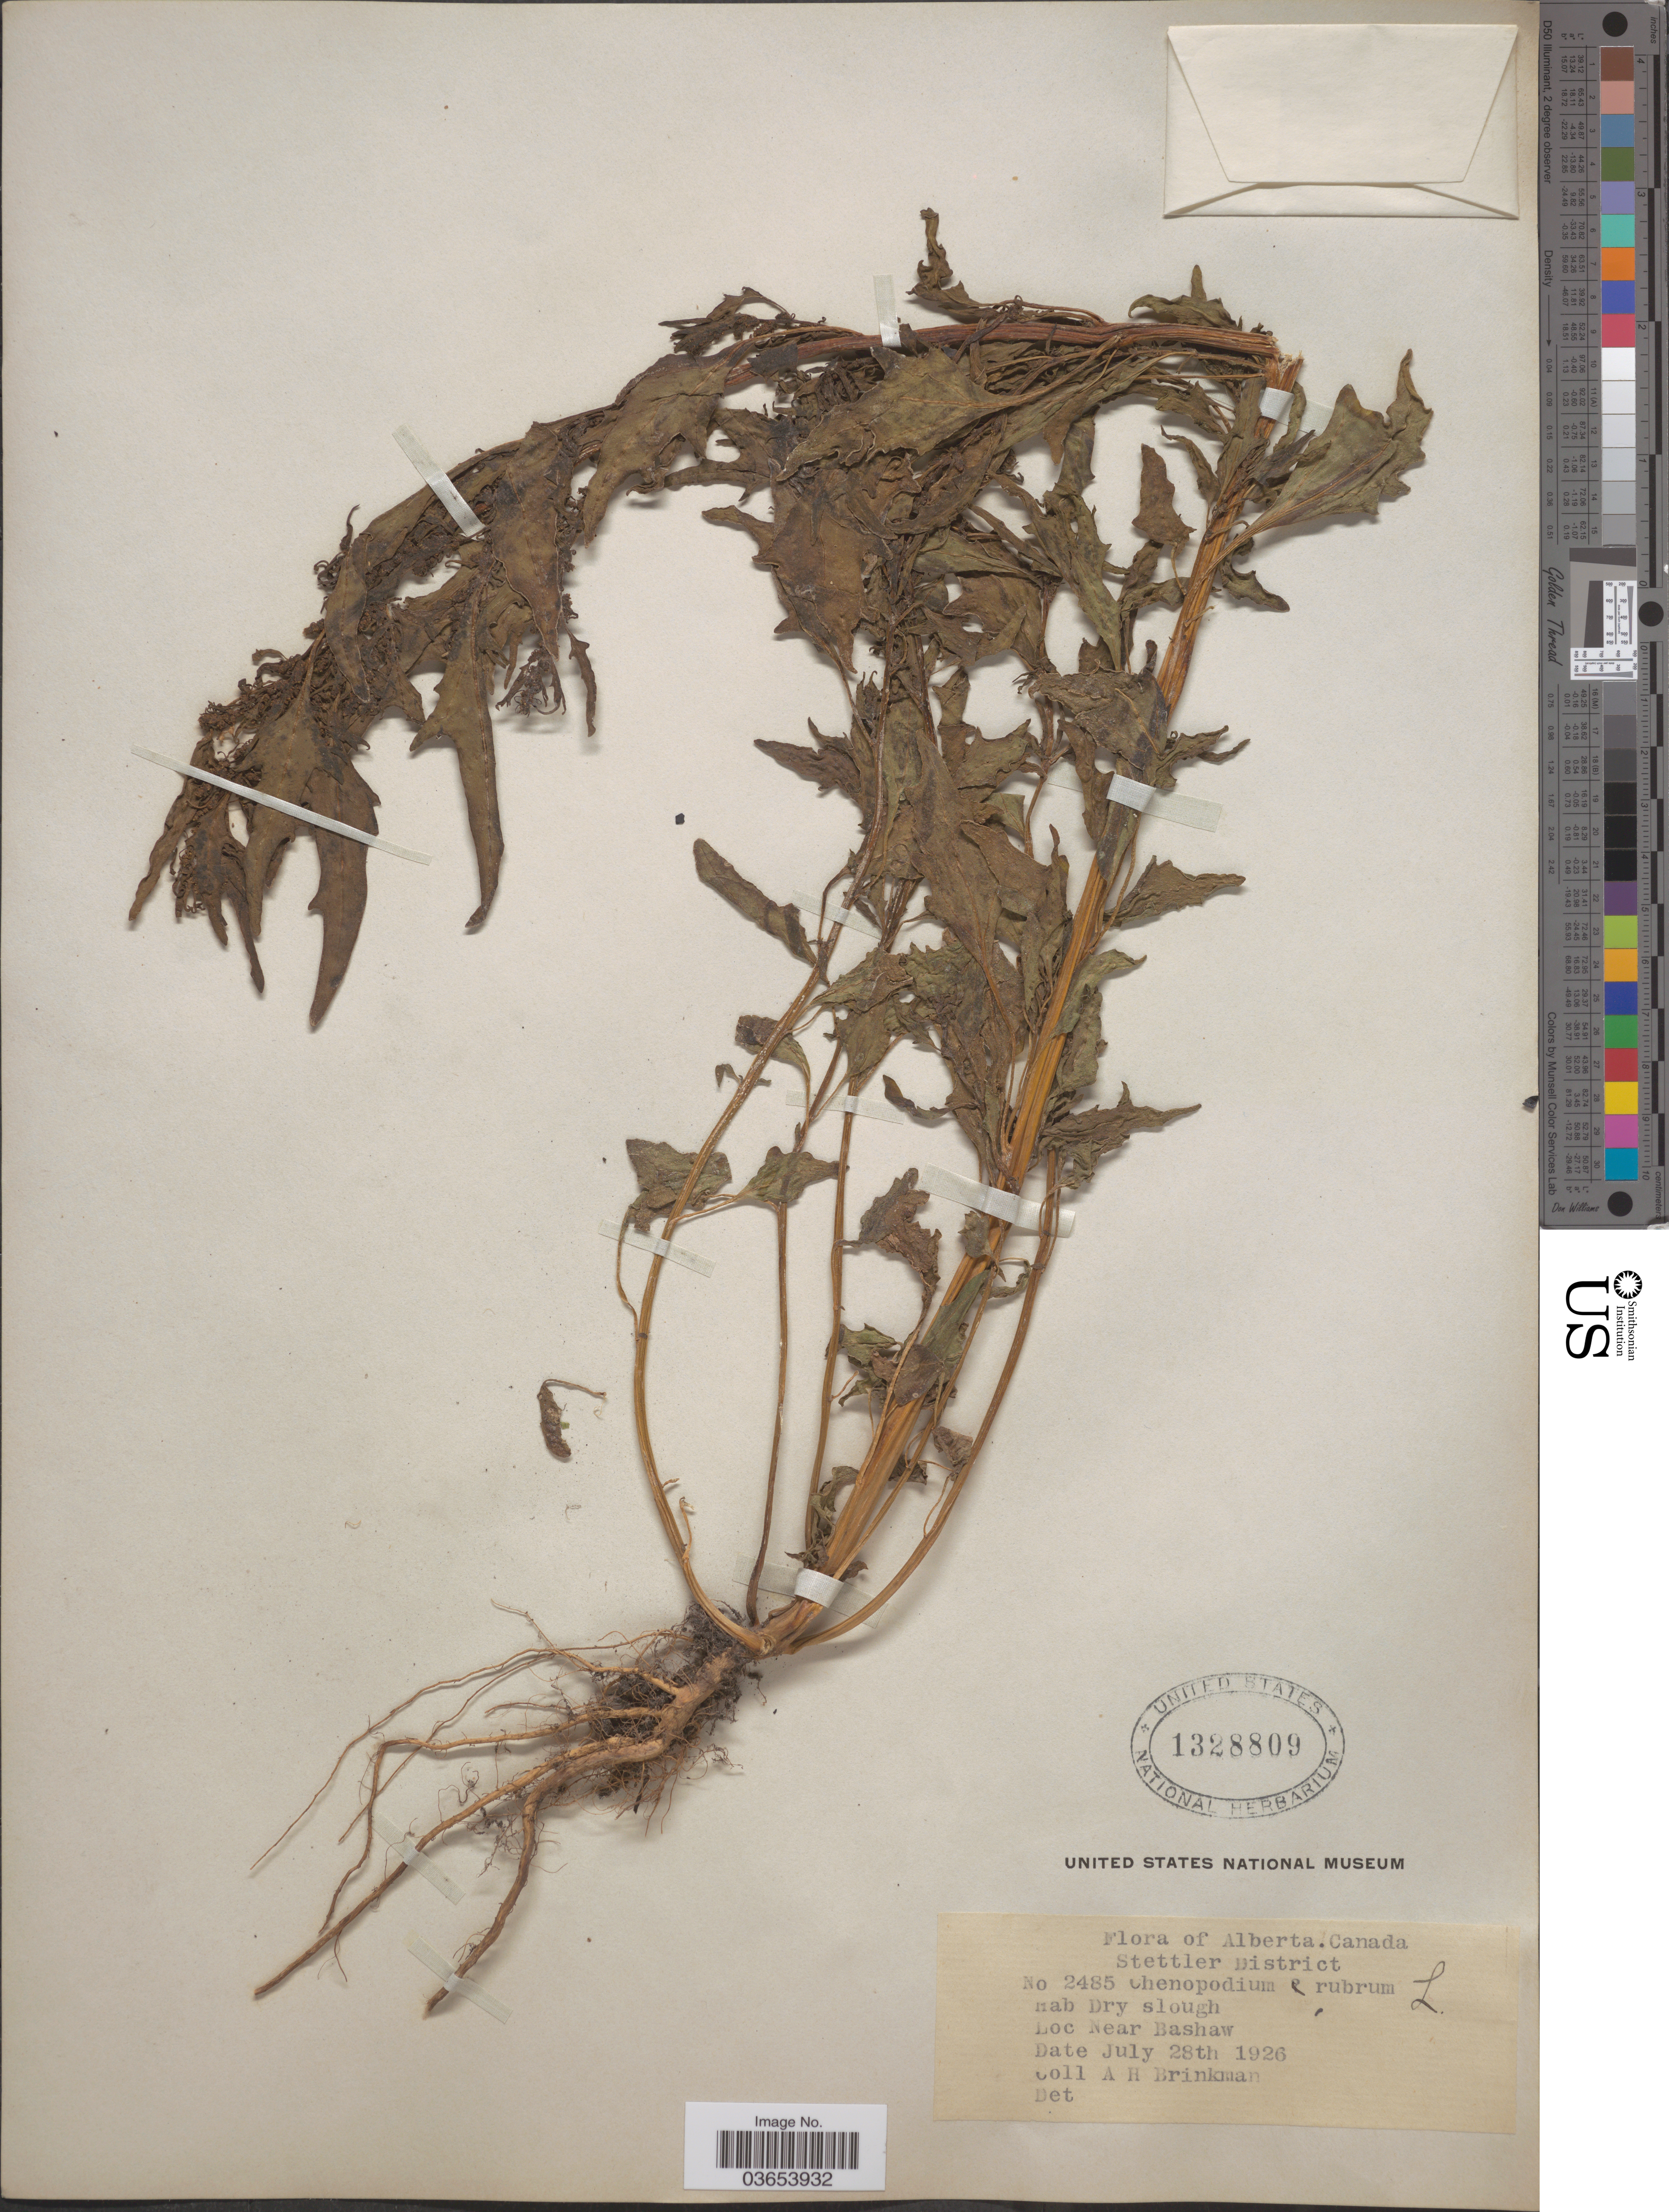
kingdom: Plantae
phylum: Tracheophyta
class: Magnoliopsida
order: Caryophyllales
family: Amaranthaceae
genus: Chenopodium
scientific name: Chenopodium rubrum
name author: L.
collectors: A. Brinkman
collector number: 2485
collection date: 1926-07-28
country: Canada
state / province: Alberta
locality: Stettler District. Near Bashaw.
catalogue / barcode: US 1328809